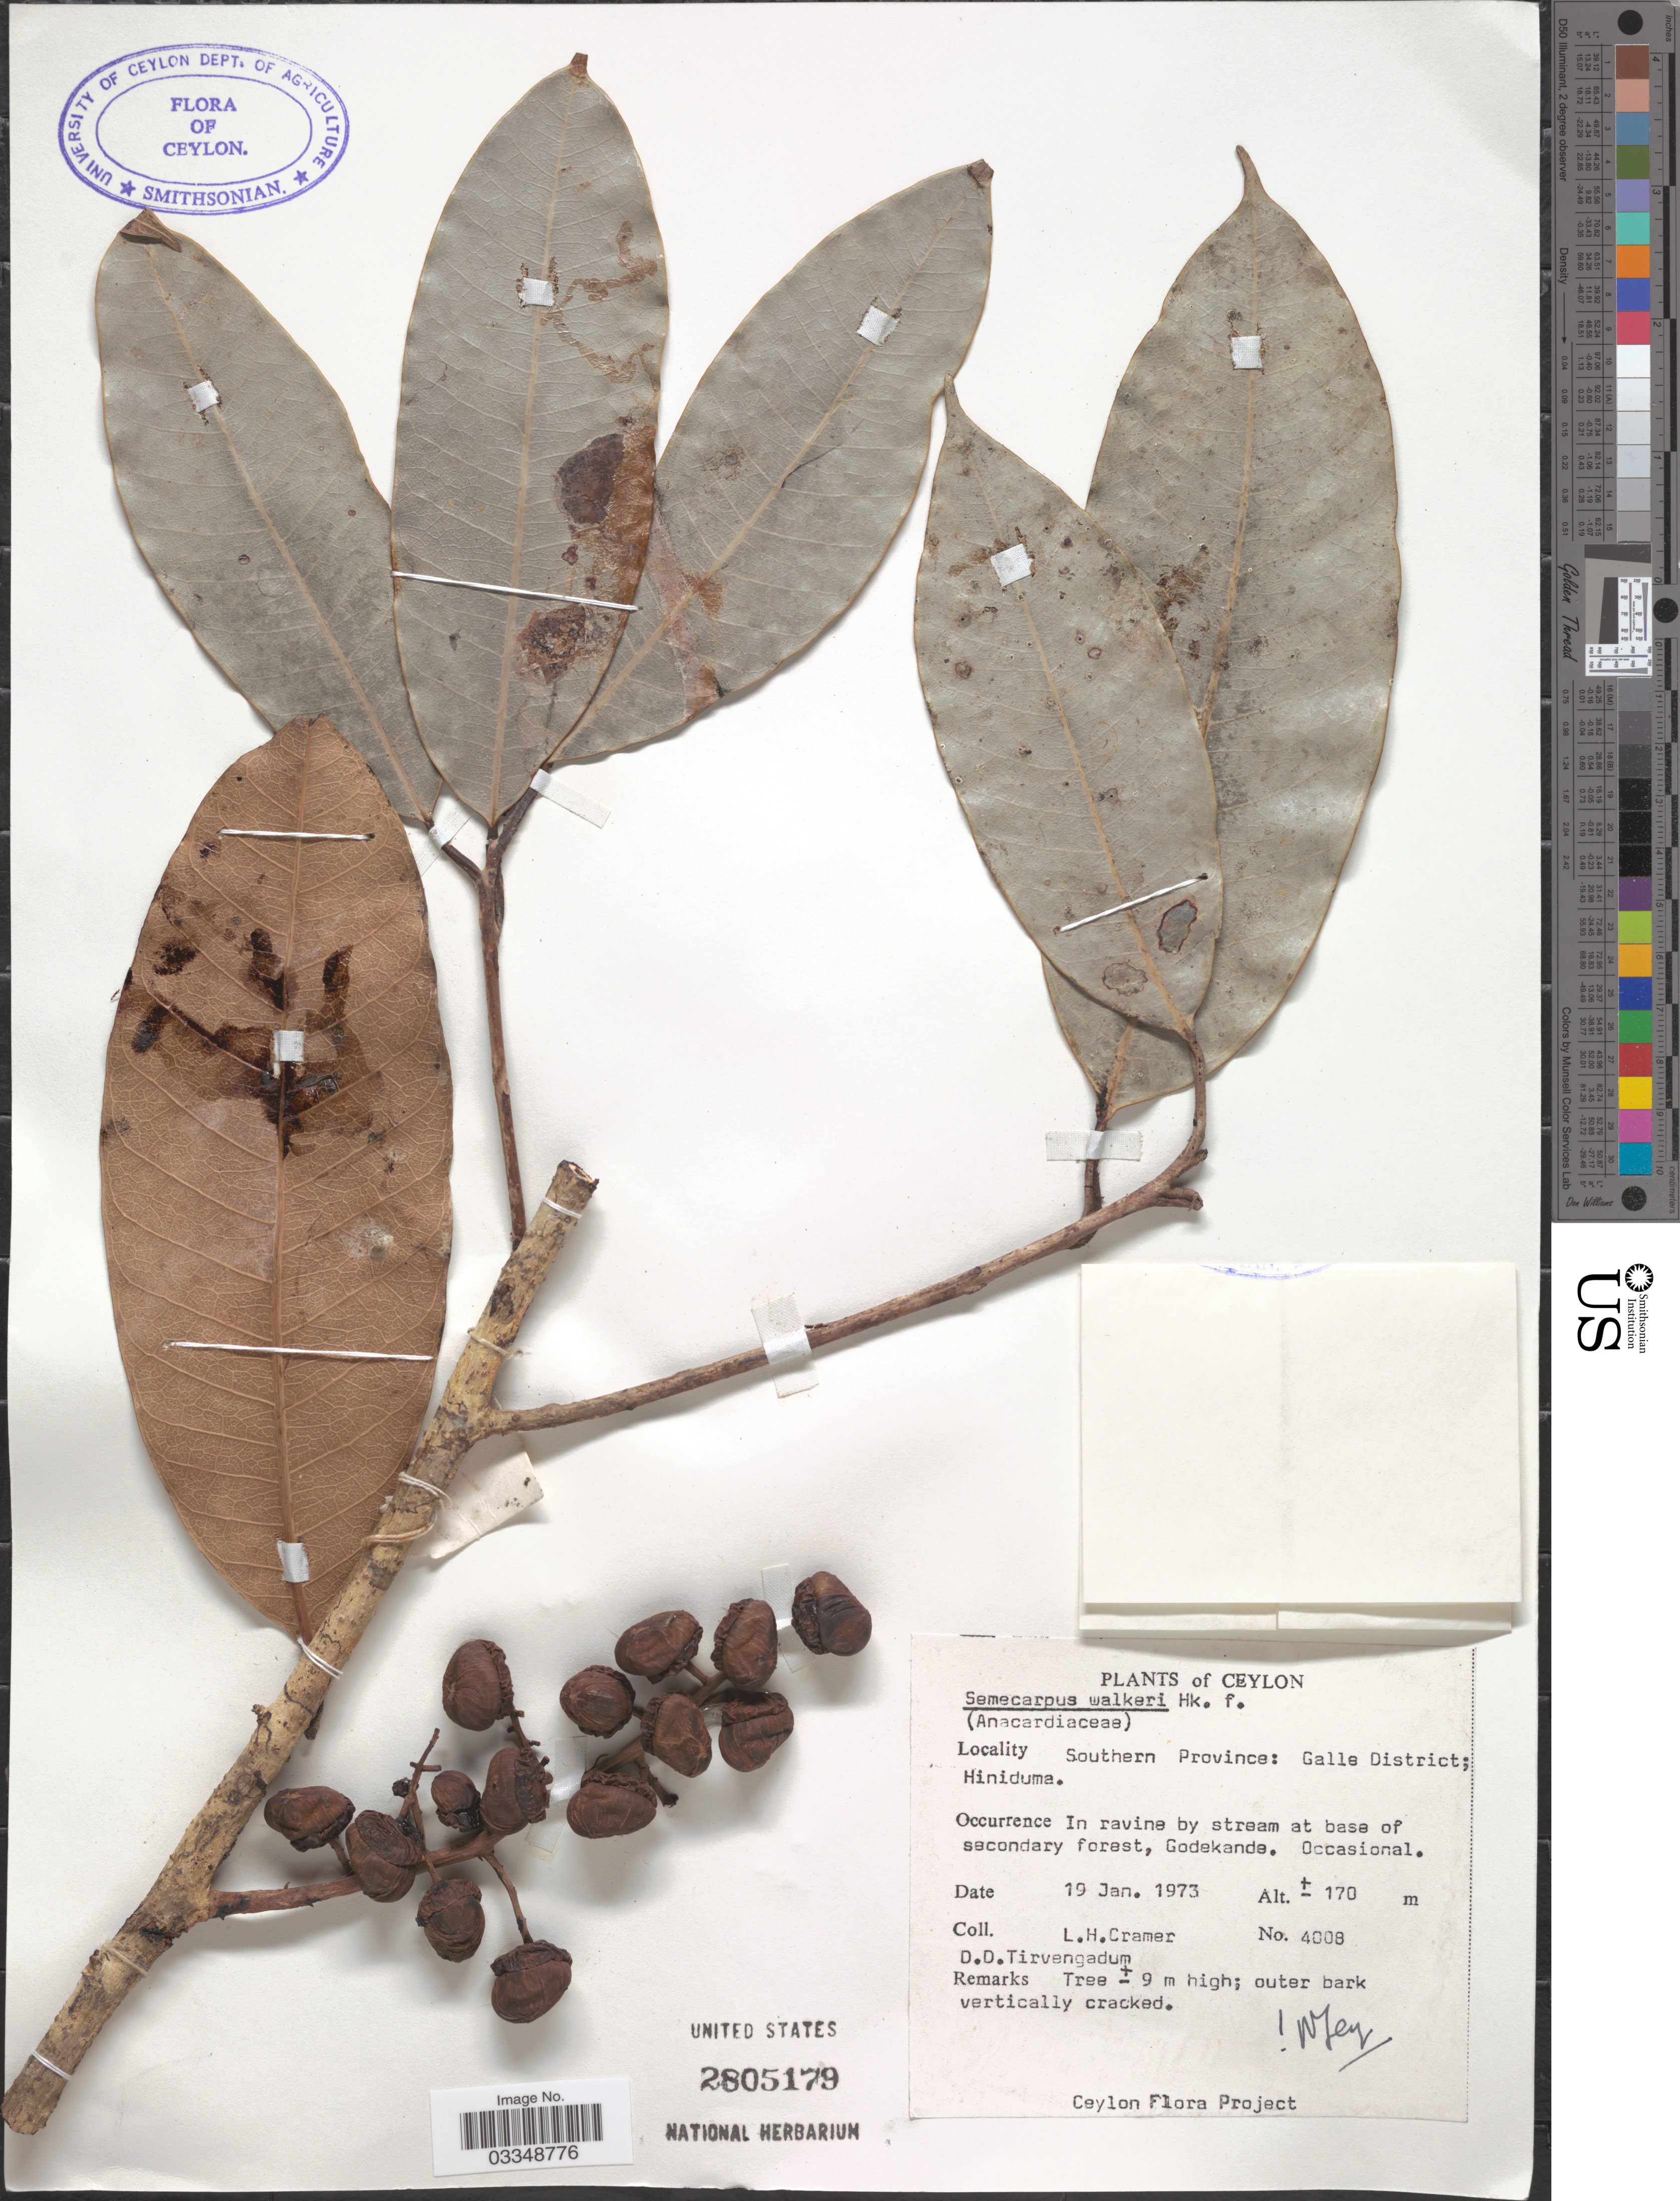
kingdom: Plantae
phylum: Tracheophyta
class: Magnoliopsida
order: Sapindales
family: Anacardiaceae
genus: Semecarpus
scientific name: Semecarpus walkeri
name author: Hook. f.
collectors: L. H. Cramer & D. Tirvengadum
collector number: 4008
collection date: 1973-01-19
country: Sri Lanka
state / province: Southern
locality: Ceylon. Galle District; Hiniduma. In ravine by stream at base of secondary forest, Godekande.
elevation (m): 170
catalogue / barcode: US 2805179